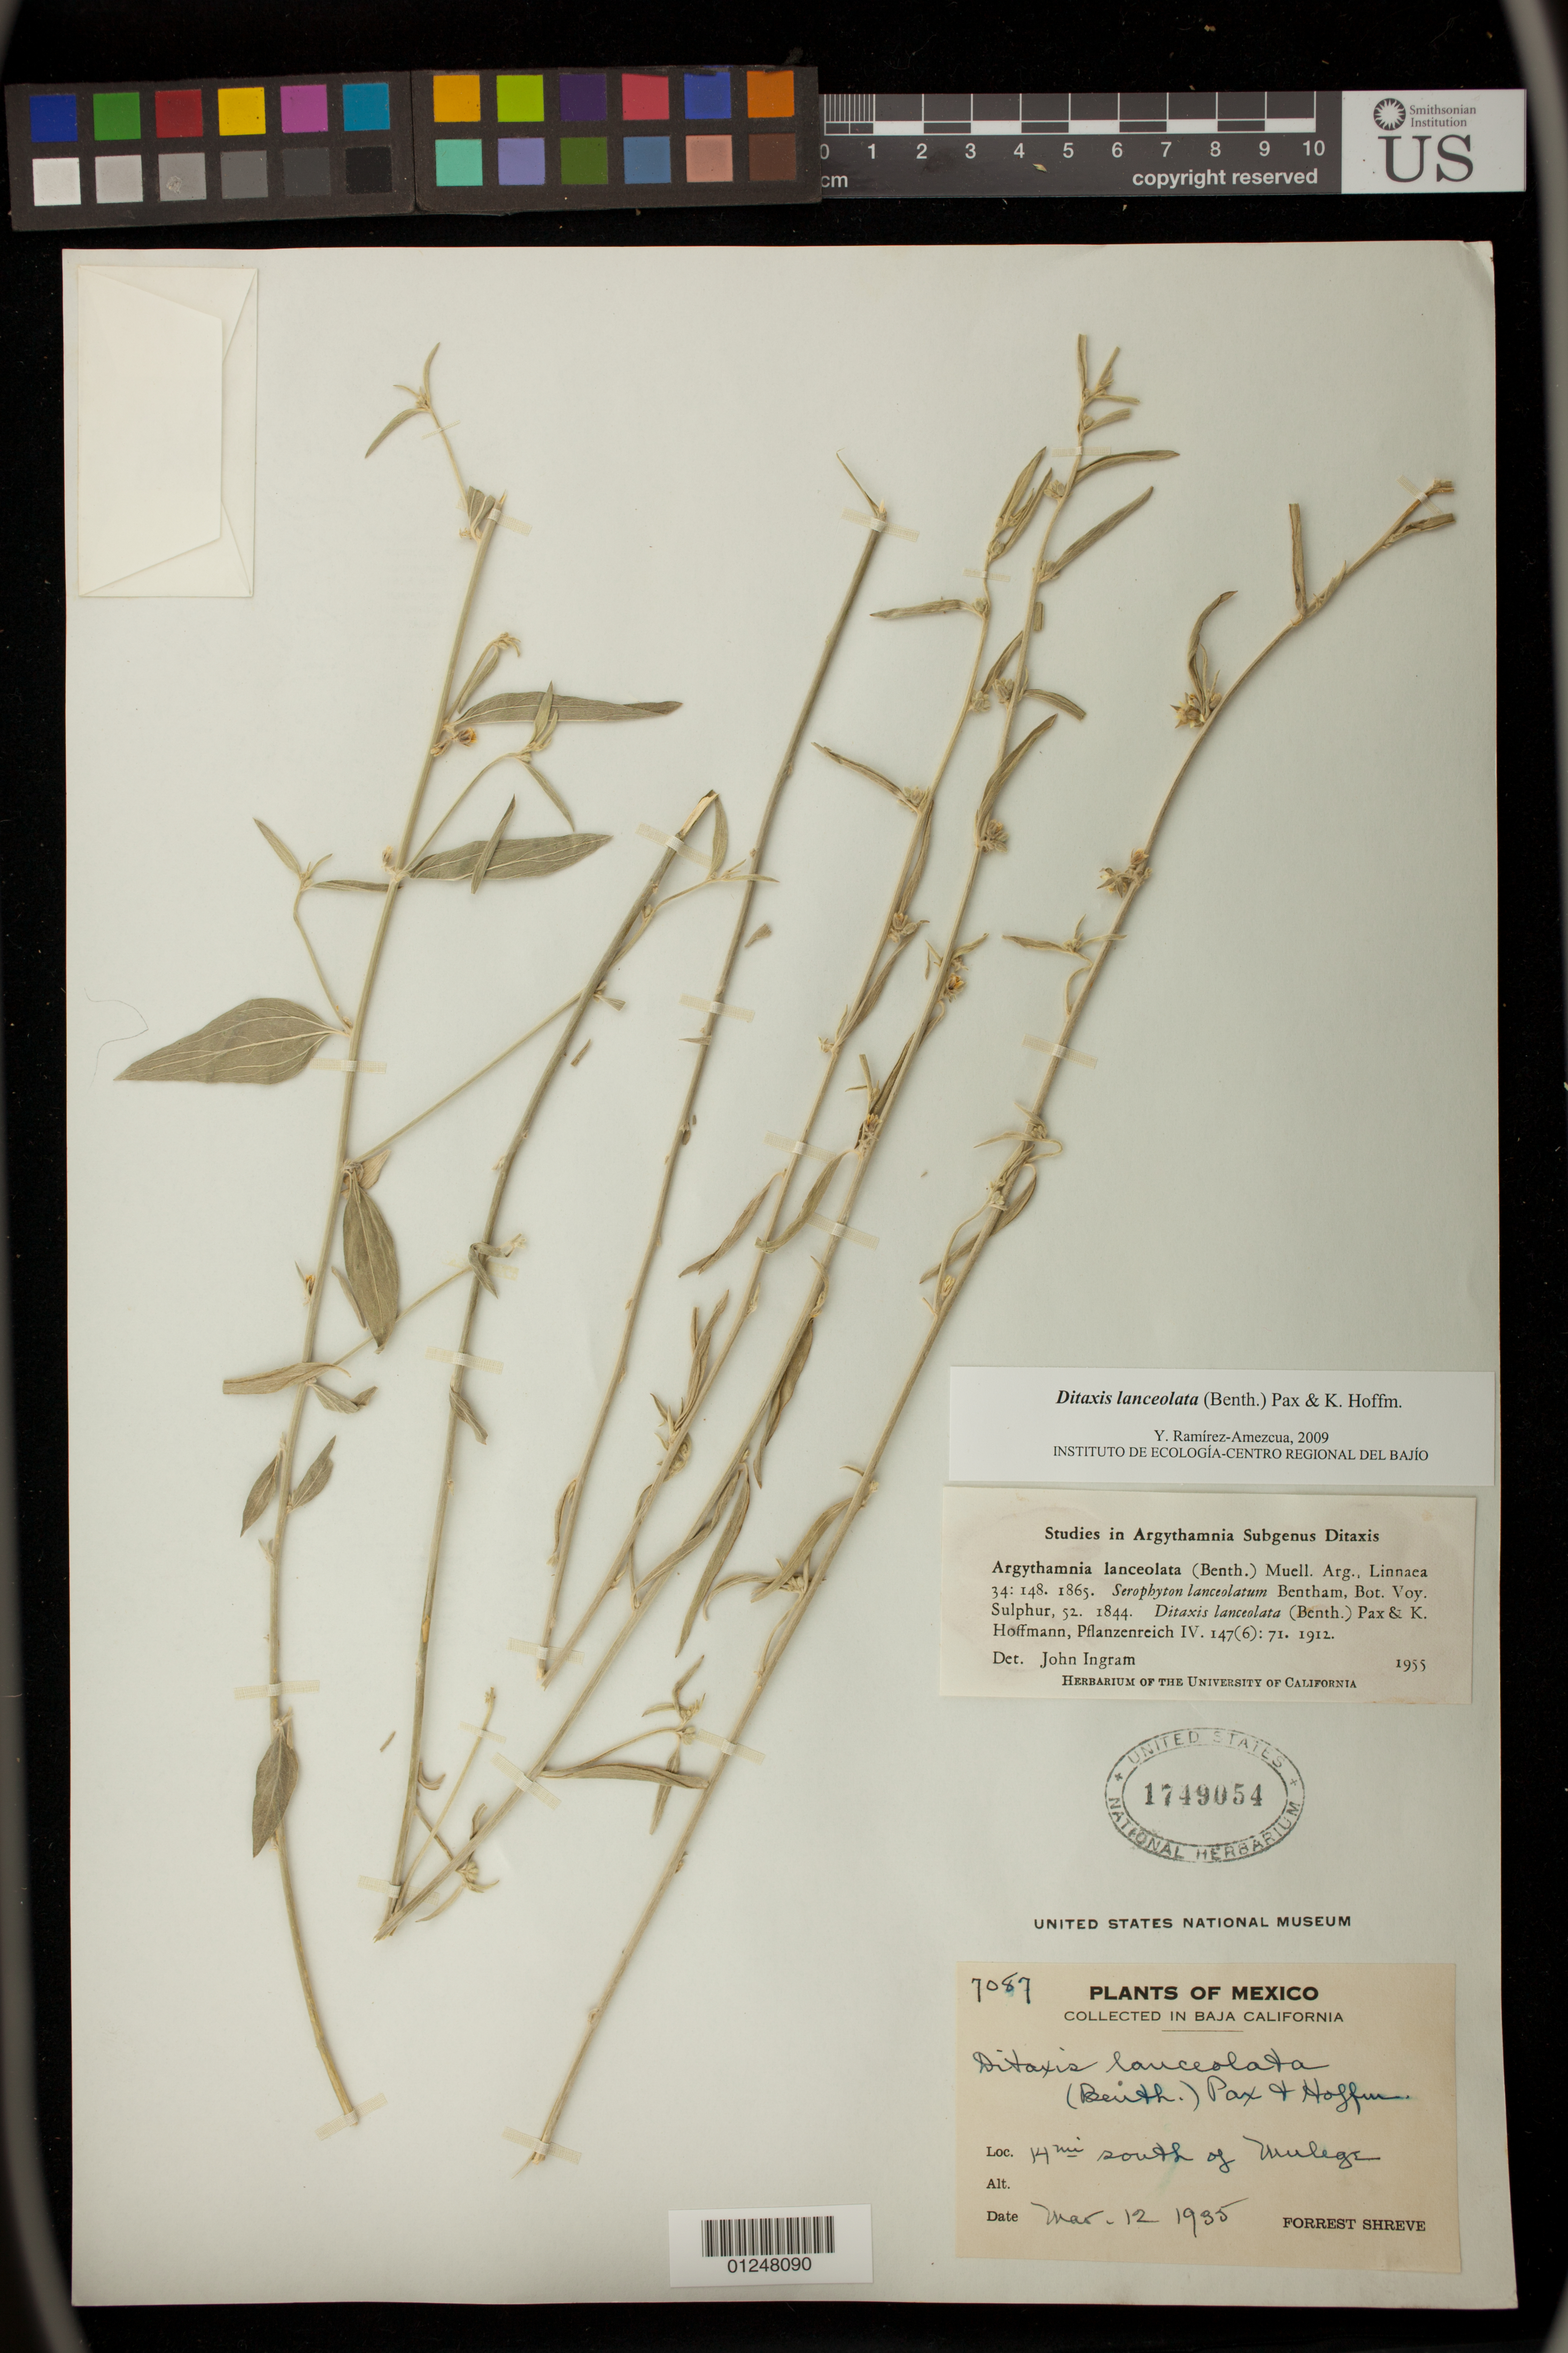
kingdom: Plantae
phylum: Tracheophyta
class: Magnoliopsida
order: Malpighiales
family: Euphorbiaceae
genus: Argythamnia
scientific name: Argythamnia lanceolata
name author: (Benth.) Müll. Arg.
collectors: F. Shreve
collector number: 7087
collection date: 1935-03-12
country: Mexico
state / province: Baja California Sur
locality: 14 miles south of Mulege.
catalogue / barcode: US 1749054